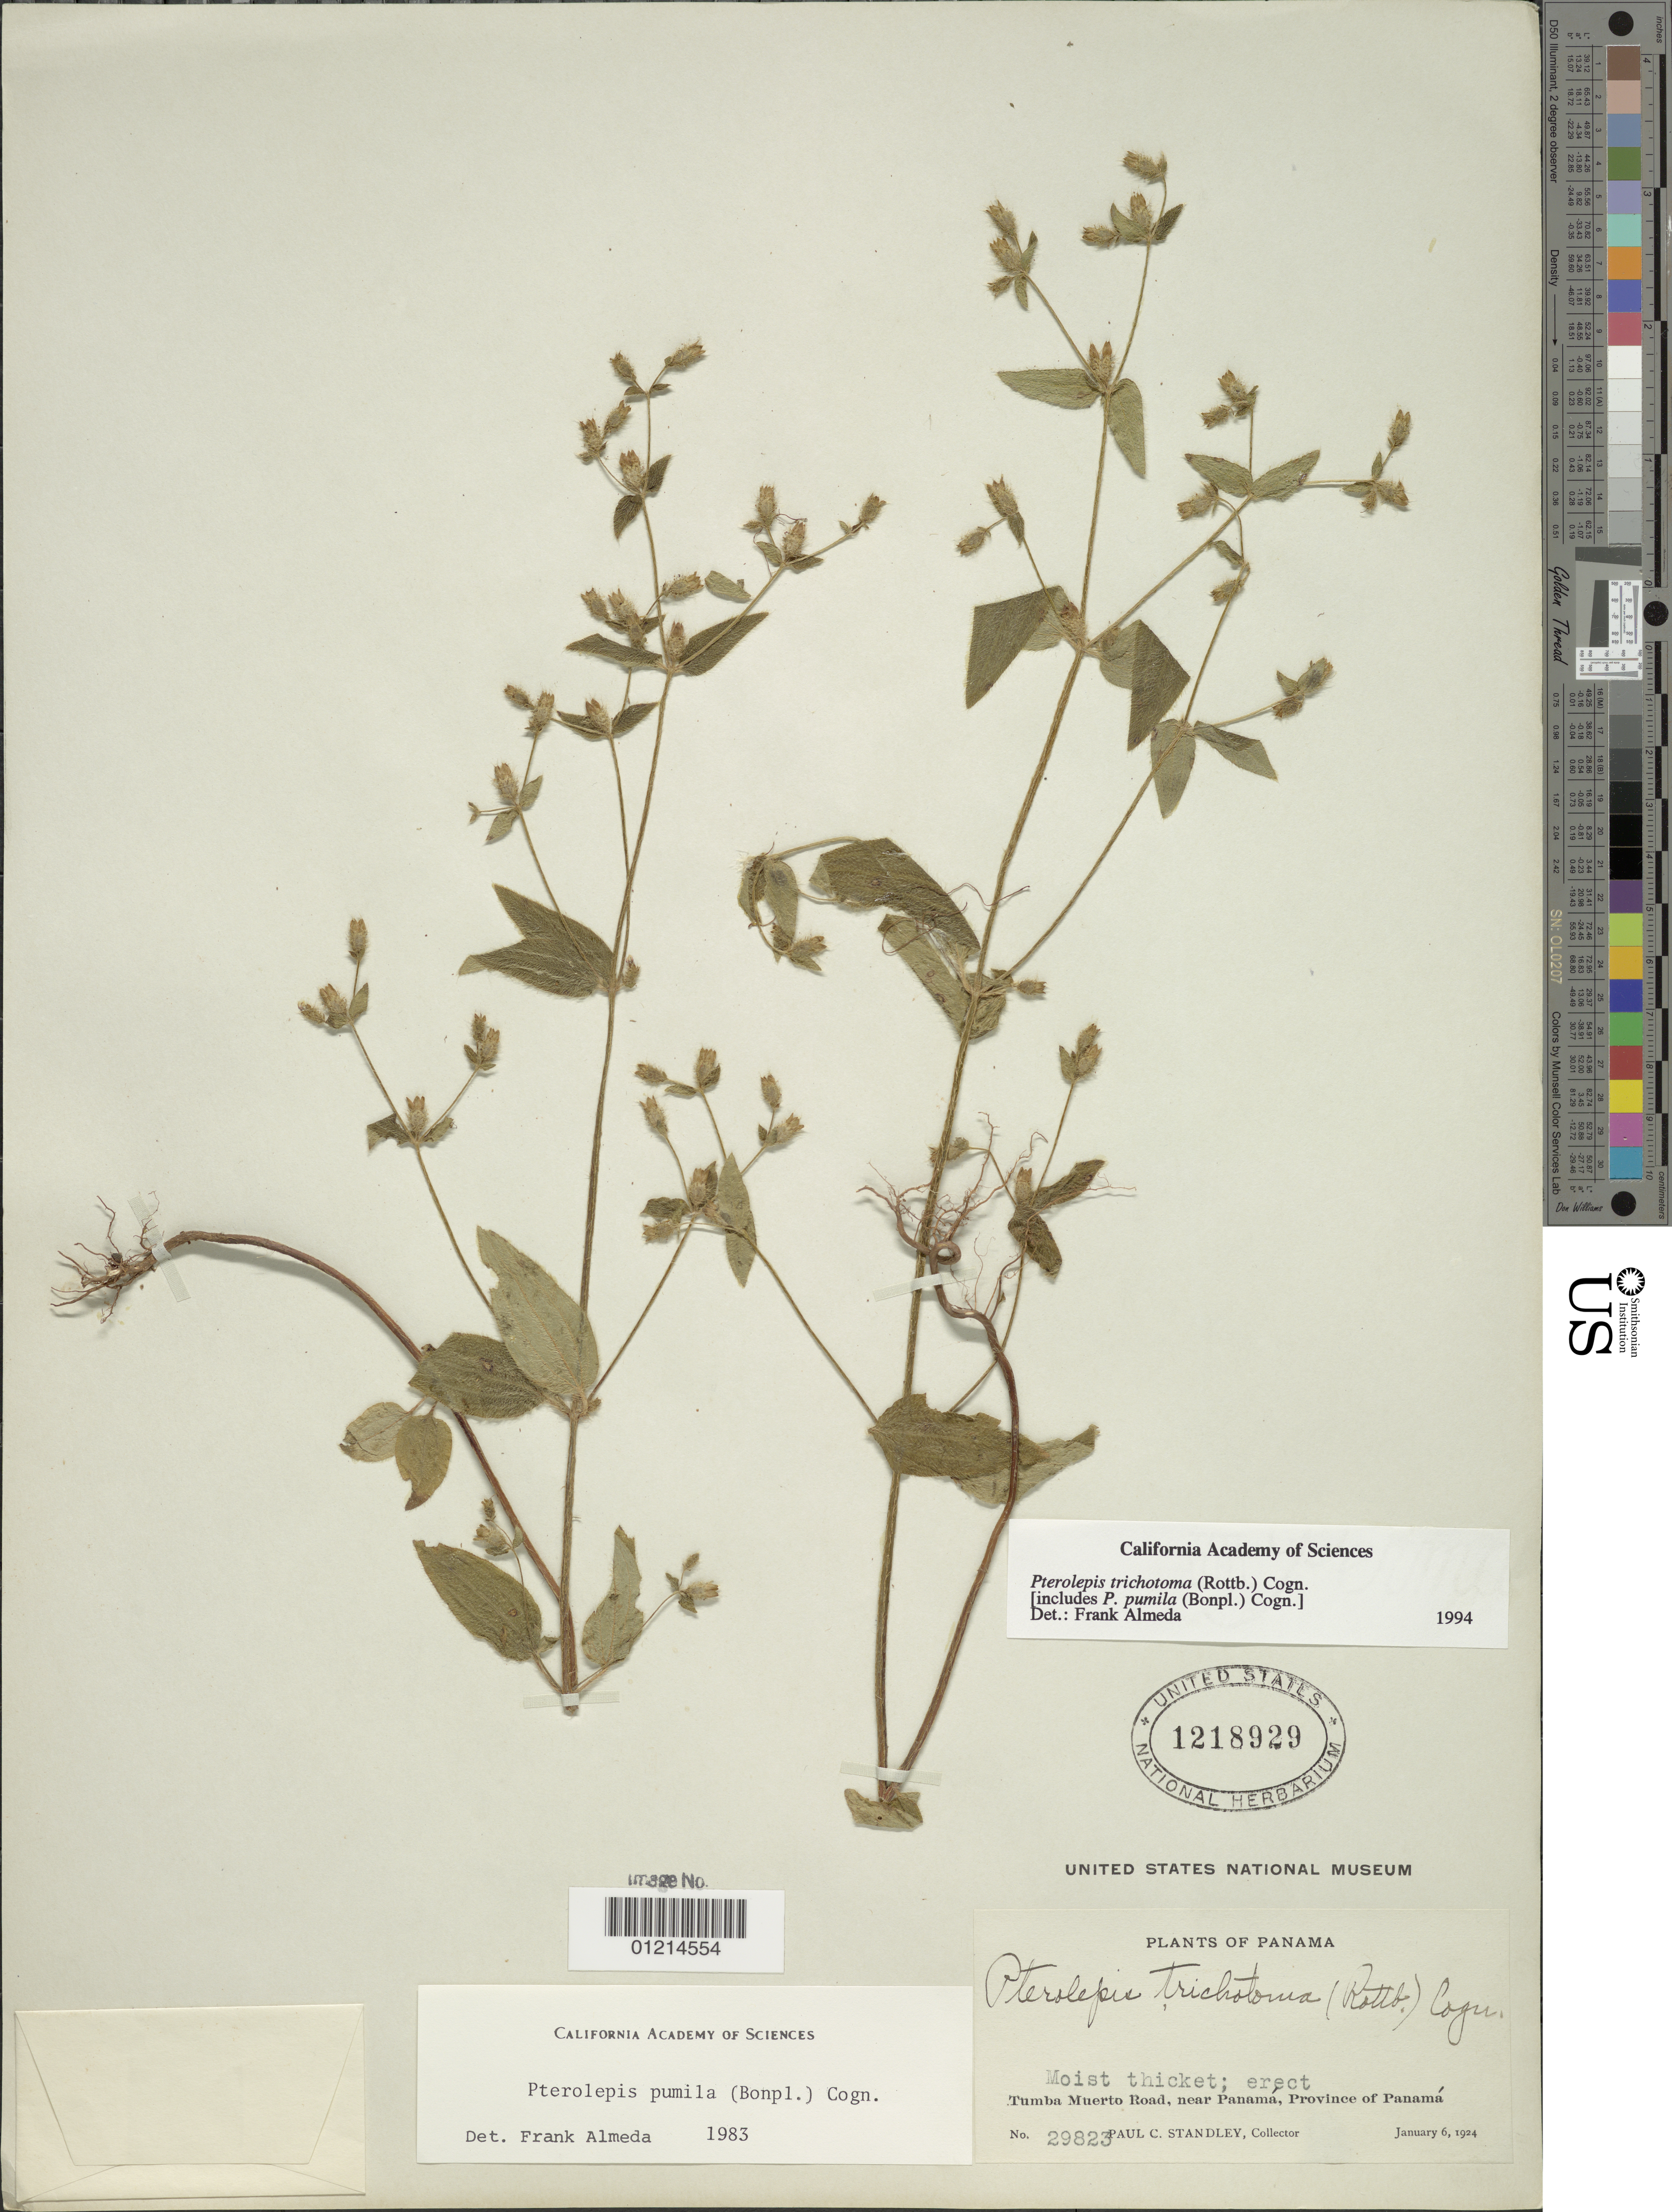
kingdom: Plantae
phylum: Tracheophyta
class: Magnoliopsida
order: Myrtales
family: Melastomataceae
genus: Pterolepis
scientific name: Pterolepis trichotoma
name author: (Rottb.) Cogn.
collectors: P. C. Standley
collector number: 29823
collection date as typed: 06 Jan 1924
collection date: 1924-01-06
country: Panama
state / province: Panamá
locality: Tumba Muerto Road near Panamá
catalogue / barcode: US 1218929